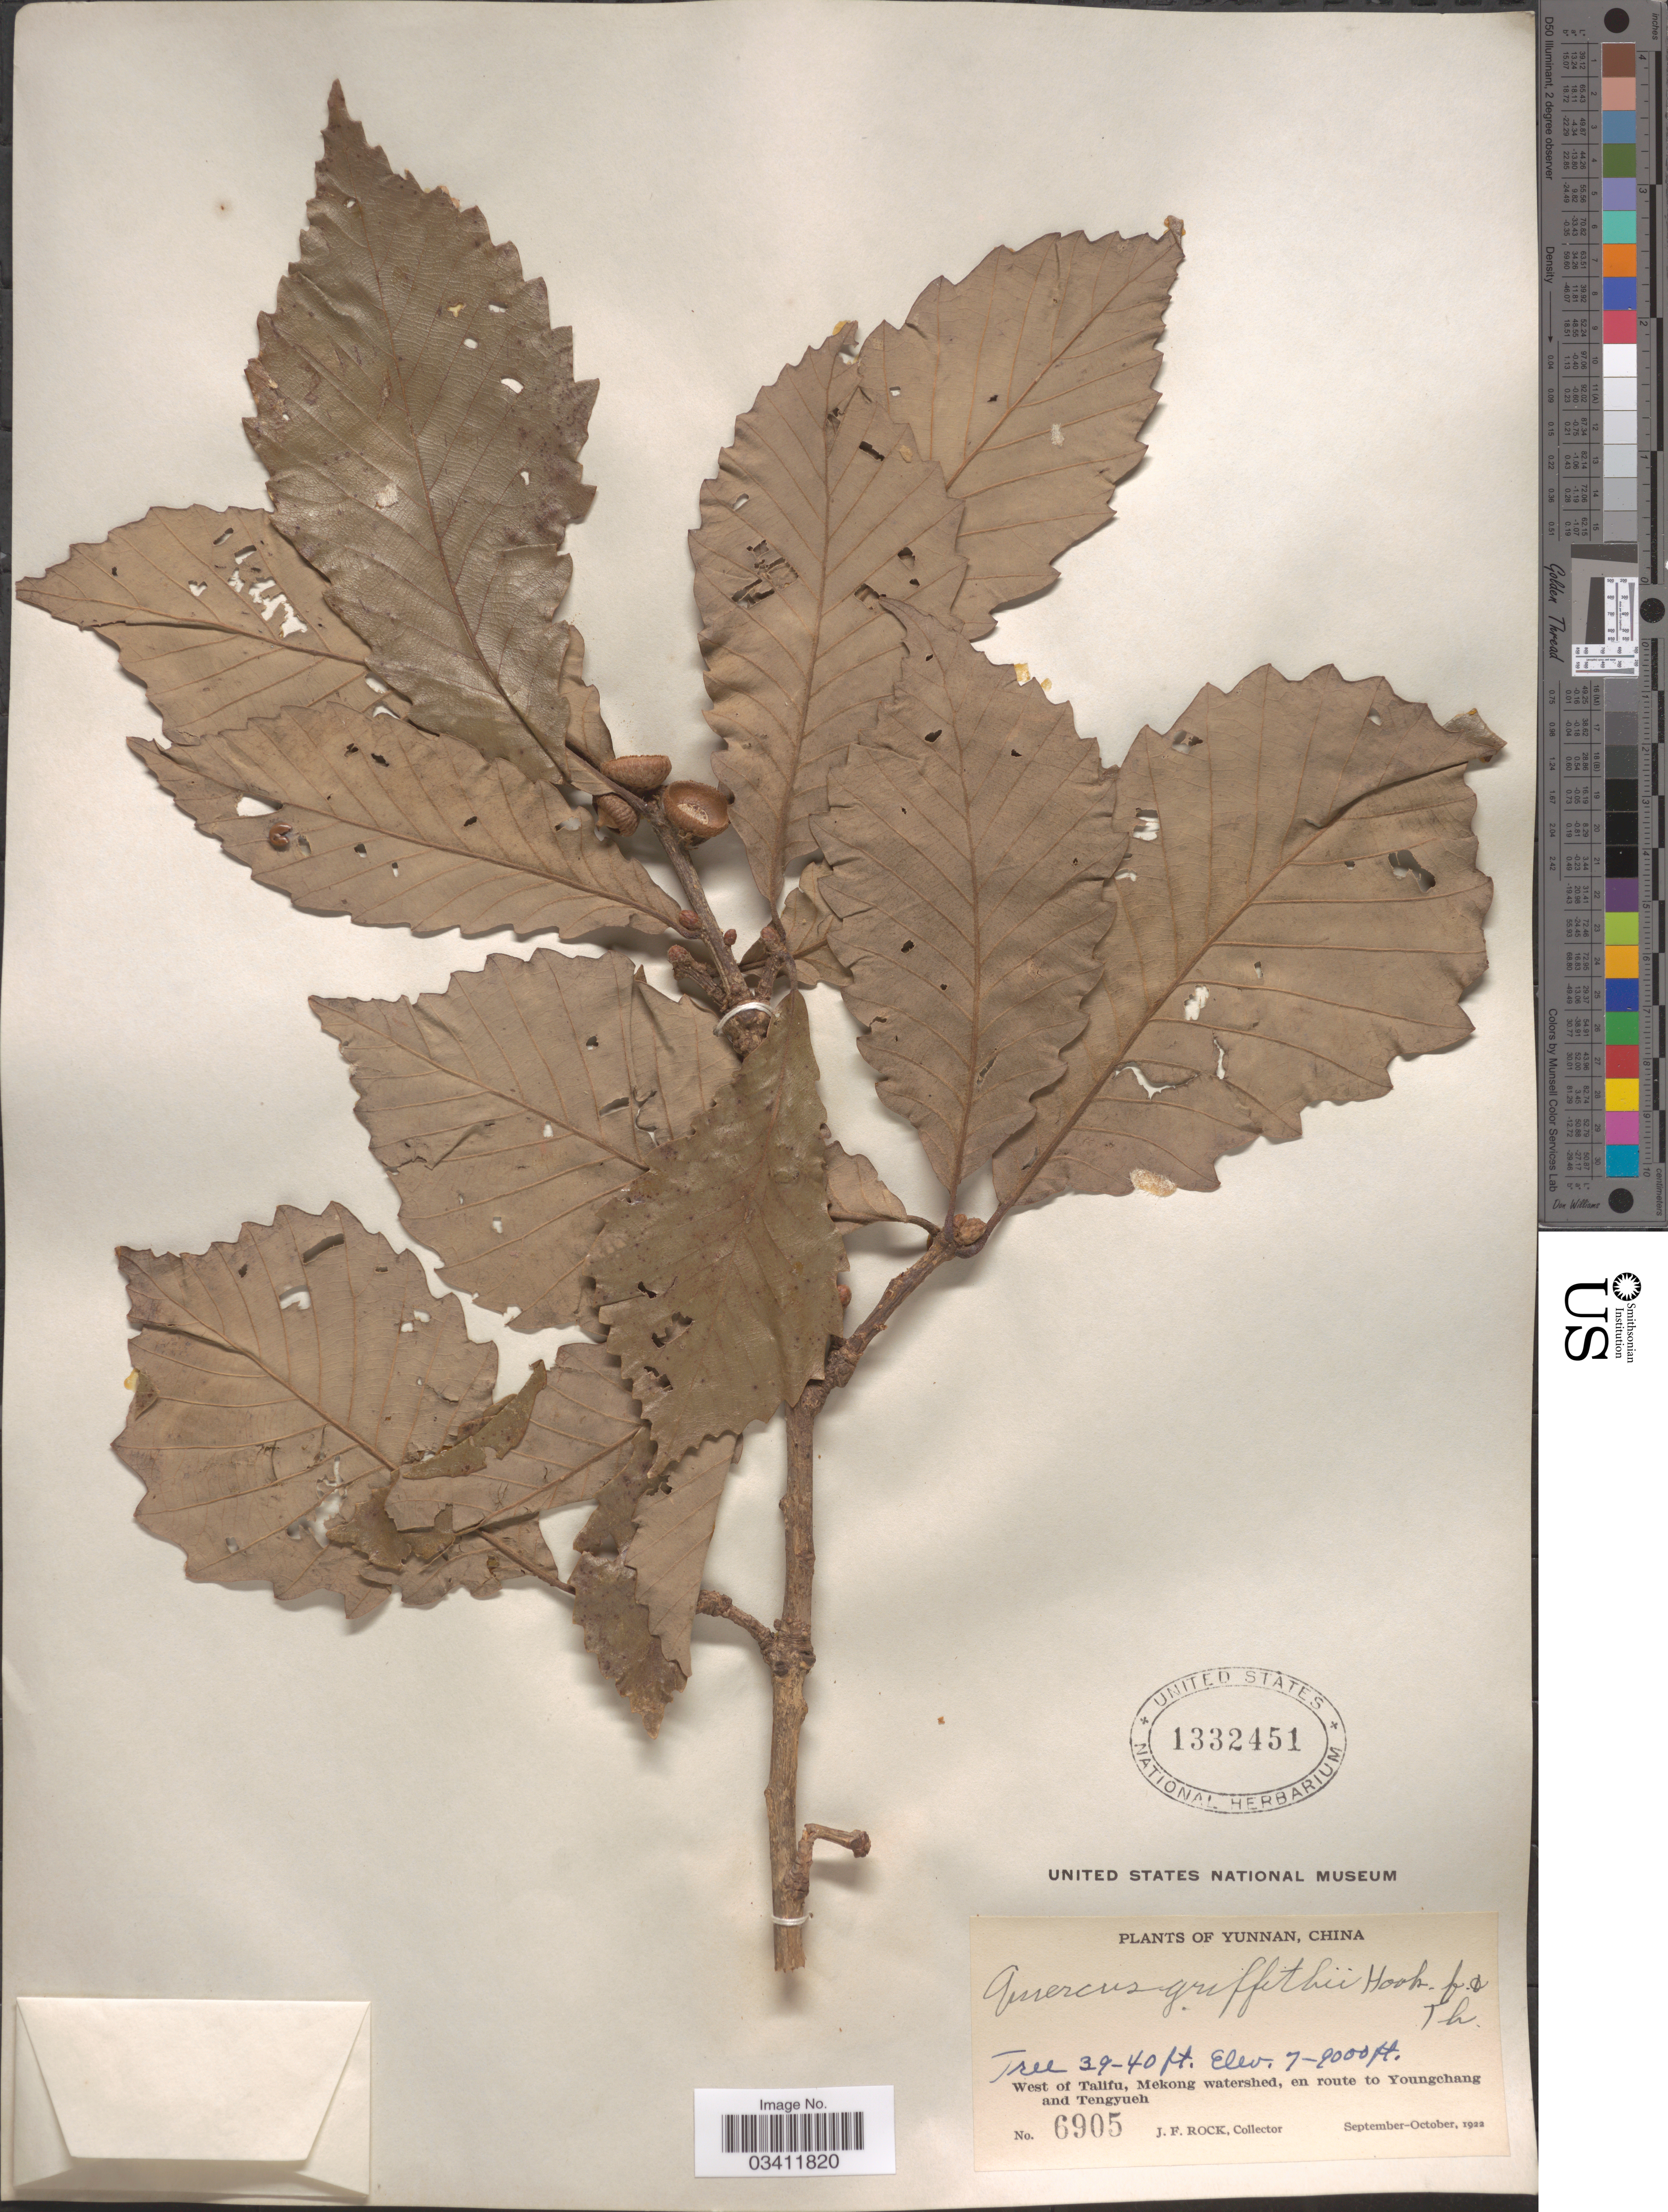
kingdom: Plantae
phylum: Tracheophyta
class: Magnoliopsida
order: Fagales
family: Fagaceae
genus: Quercus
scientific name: Quercus griffithii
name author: Hook. f. & Thomson ex Miq.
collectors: J. Rock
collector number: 6905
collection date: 1922-09/1922-10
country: China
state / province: Yunnan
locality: West of Talifu, Mekong watershed, en route to Youngchang and Tengyueh.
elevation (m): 2134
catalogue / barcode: US 1332451